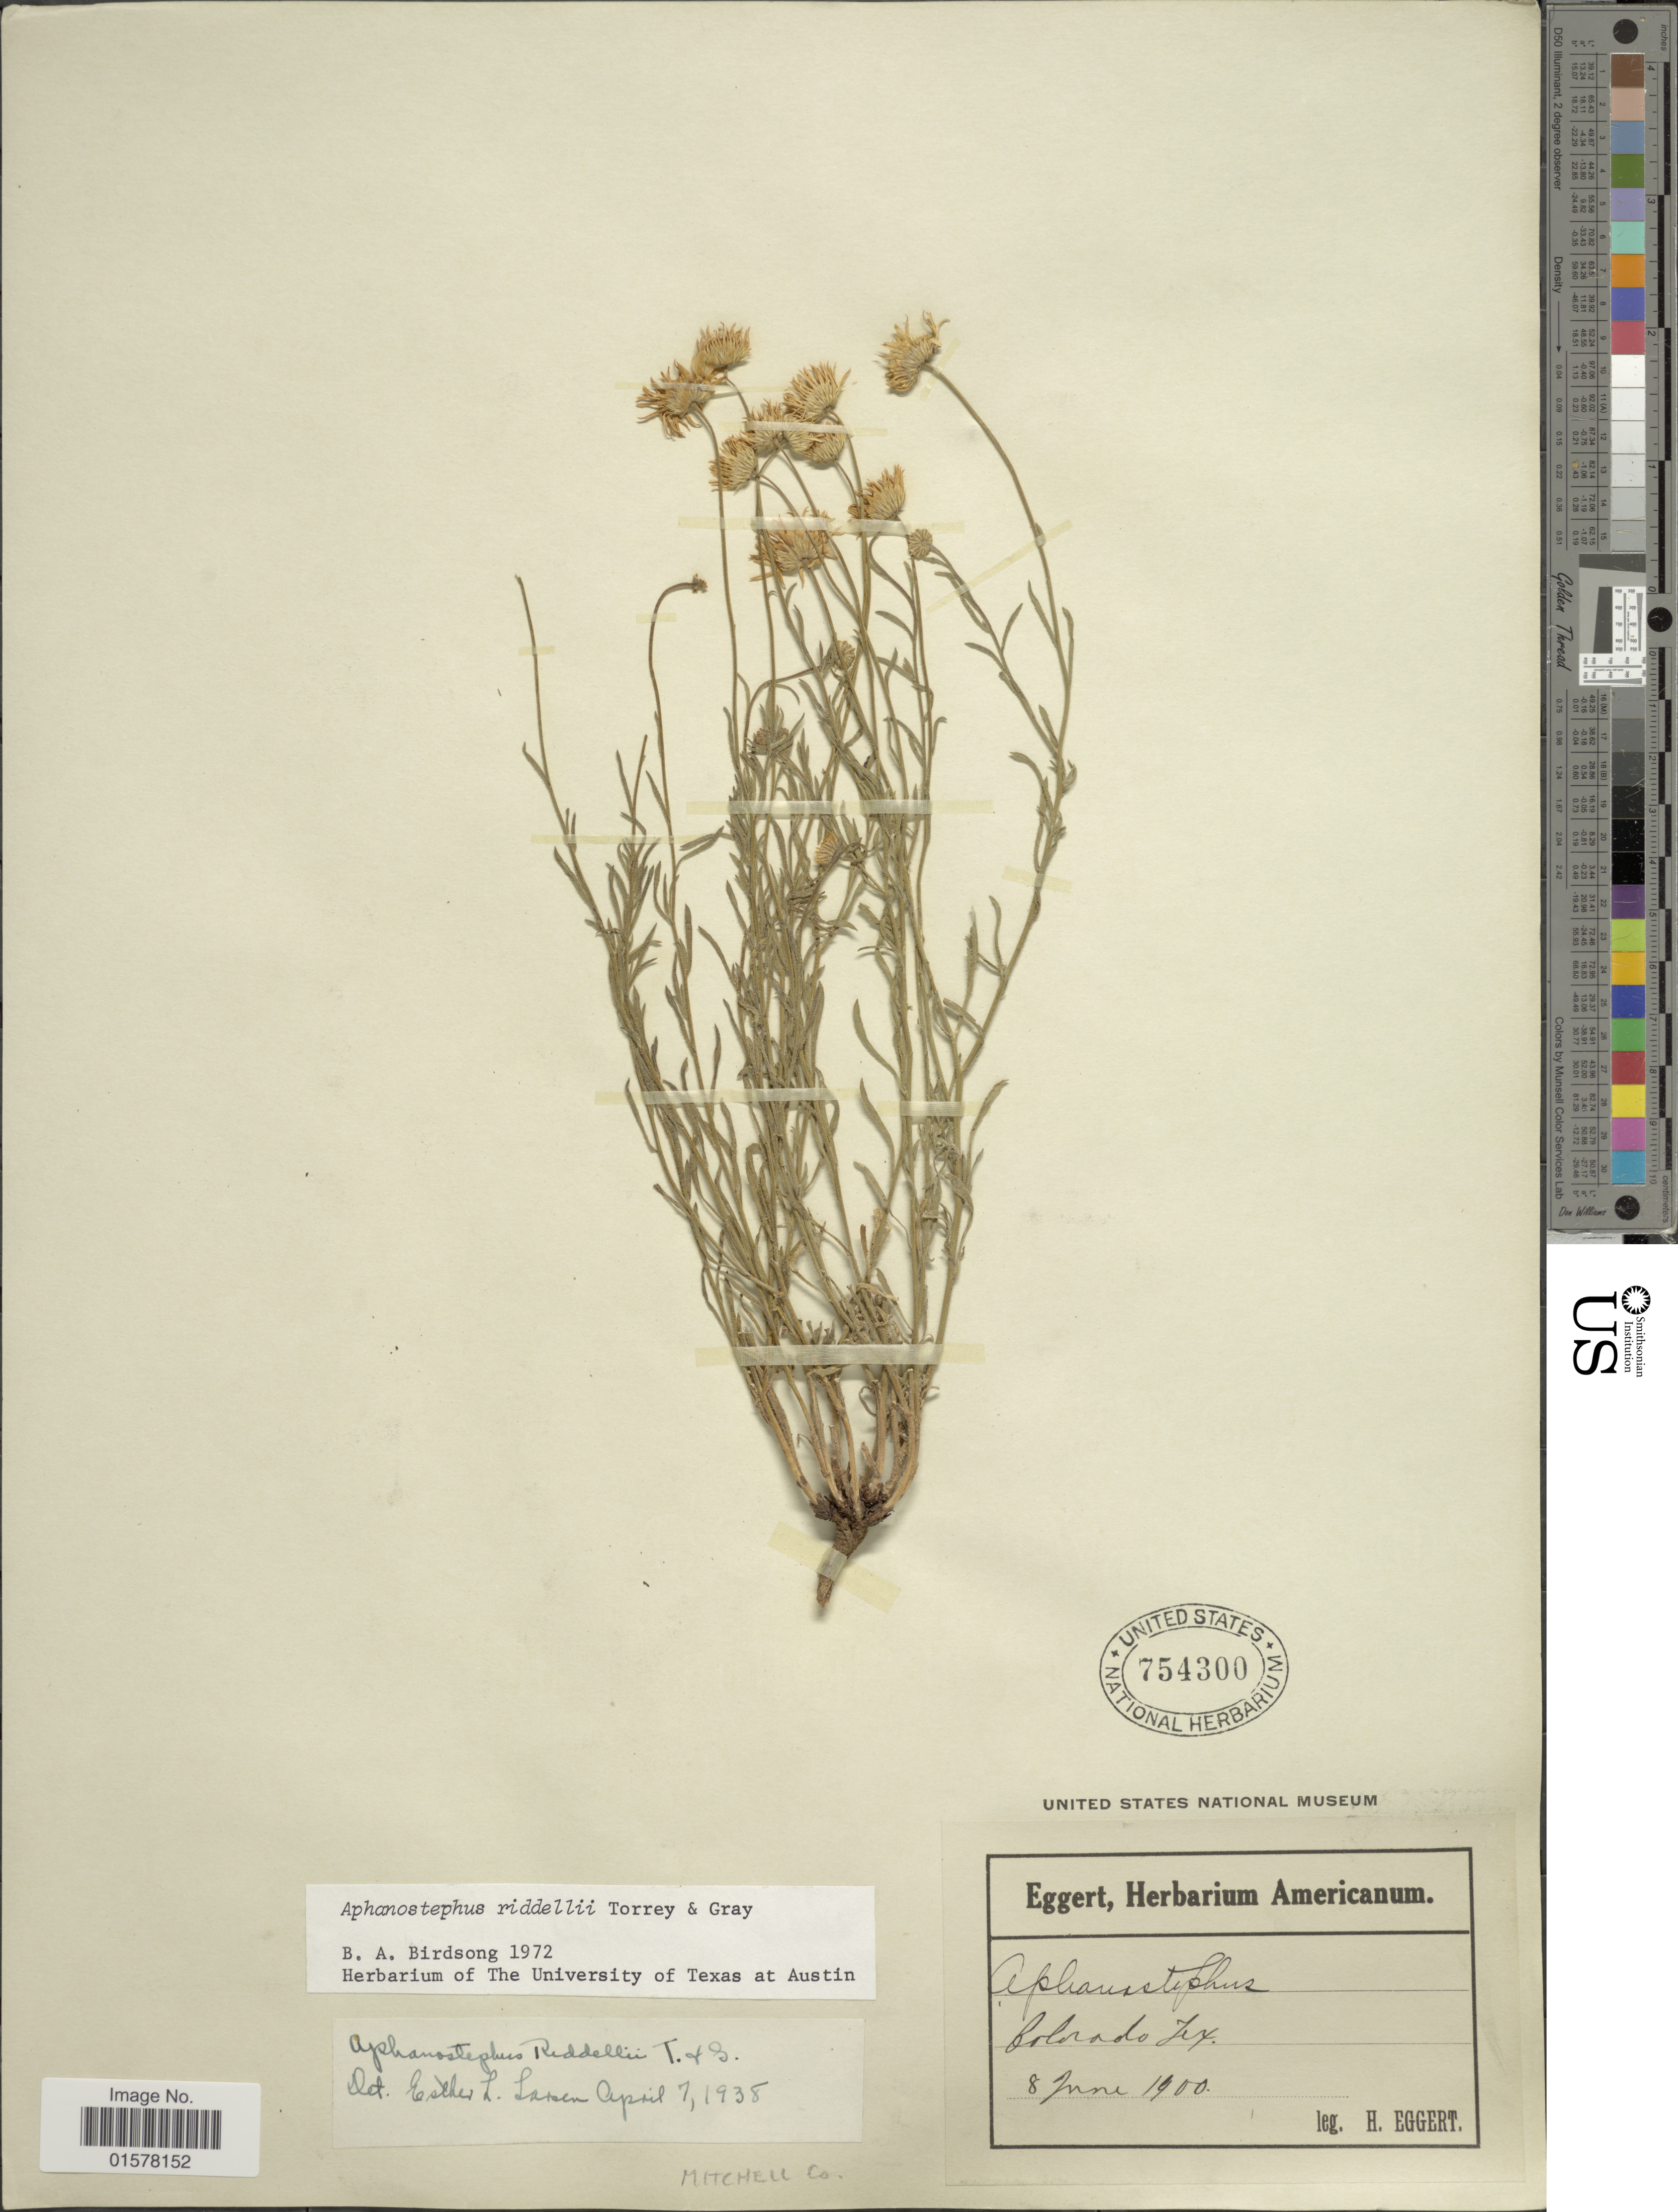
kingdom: Plantae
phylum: Tracheophyta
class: Magnoliopsida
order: Asterales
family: Asteraceae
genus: Aphanostephus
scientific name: Aphanostephus riddellii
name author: Torr. & A. Gray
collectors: H. Eggert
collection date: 1900-06-08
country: United States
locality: Colorado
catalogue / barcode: US 754300